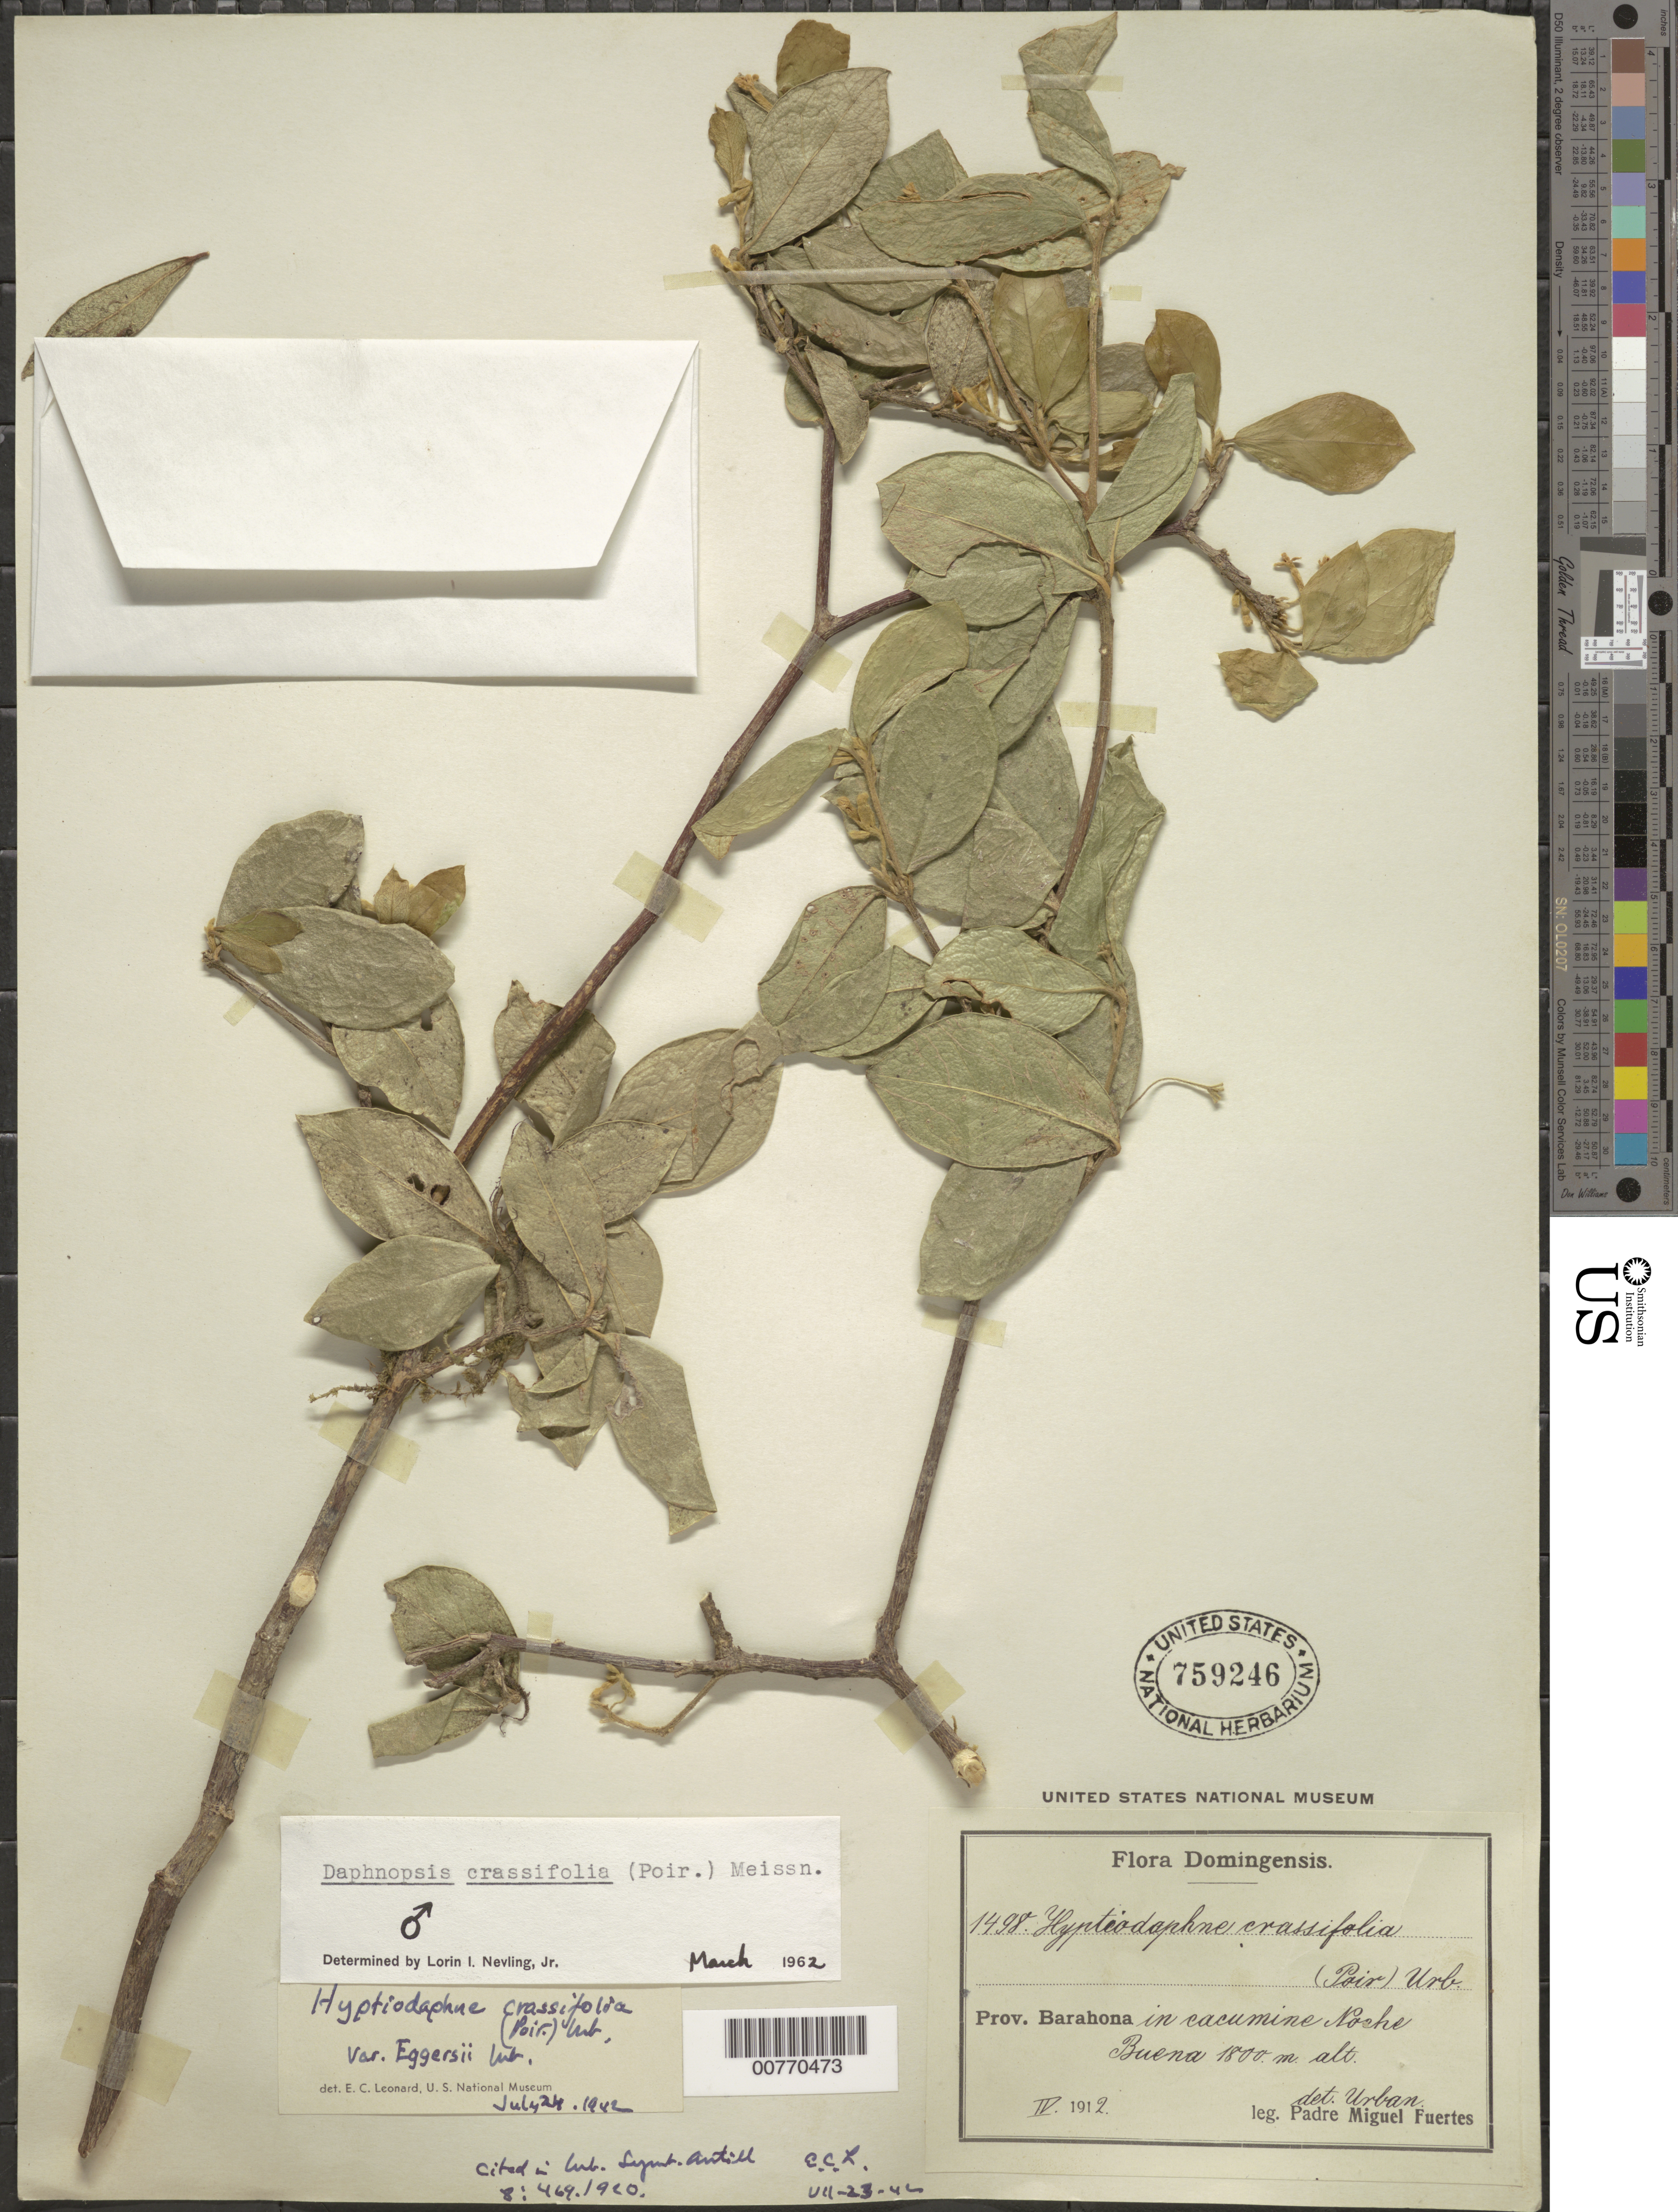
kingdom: Plantae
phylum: Tracheophyta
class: Magnoliopsida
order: Malvales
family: Thymelaeaceae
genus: Daphnopsis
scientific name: Daphnopsis crassifolia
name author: (Poir.) Meisn.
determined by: Nevling, L. I., Jr.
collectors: M. D. Fuertes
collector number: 1498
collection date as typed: Apr 1912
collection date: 1912-04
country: Dominican Republic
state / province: Barahona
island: Hispaniola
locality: In cacumine Noche Buena.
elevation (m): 1800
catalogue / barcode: US 759246